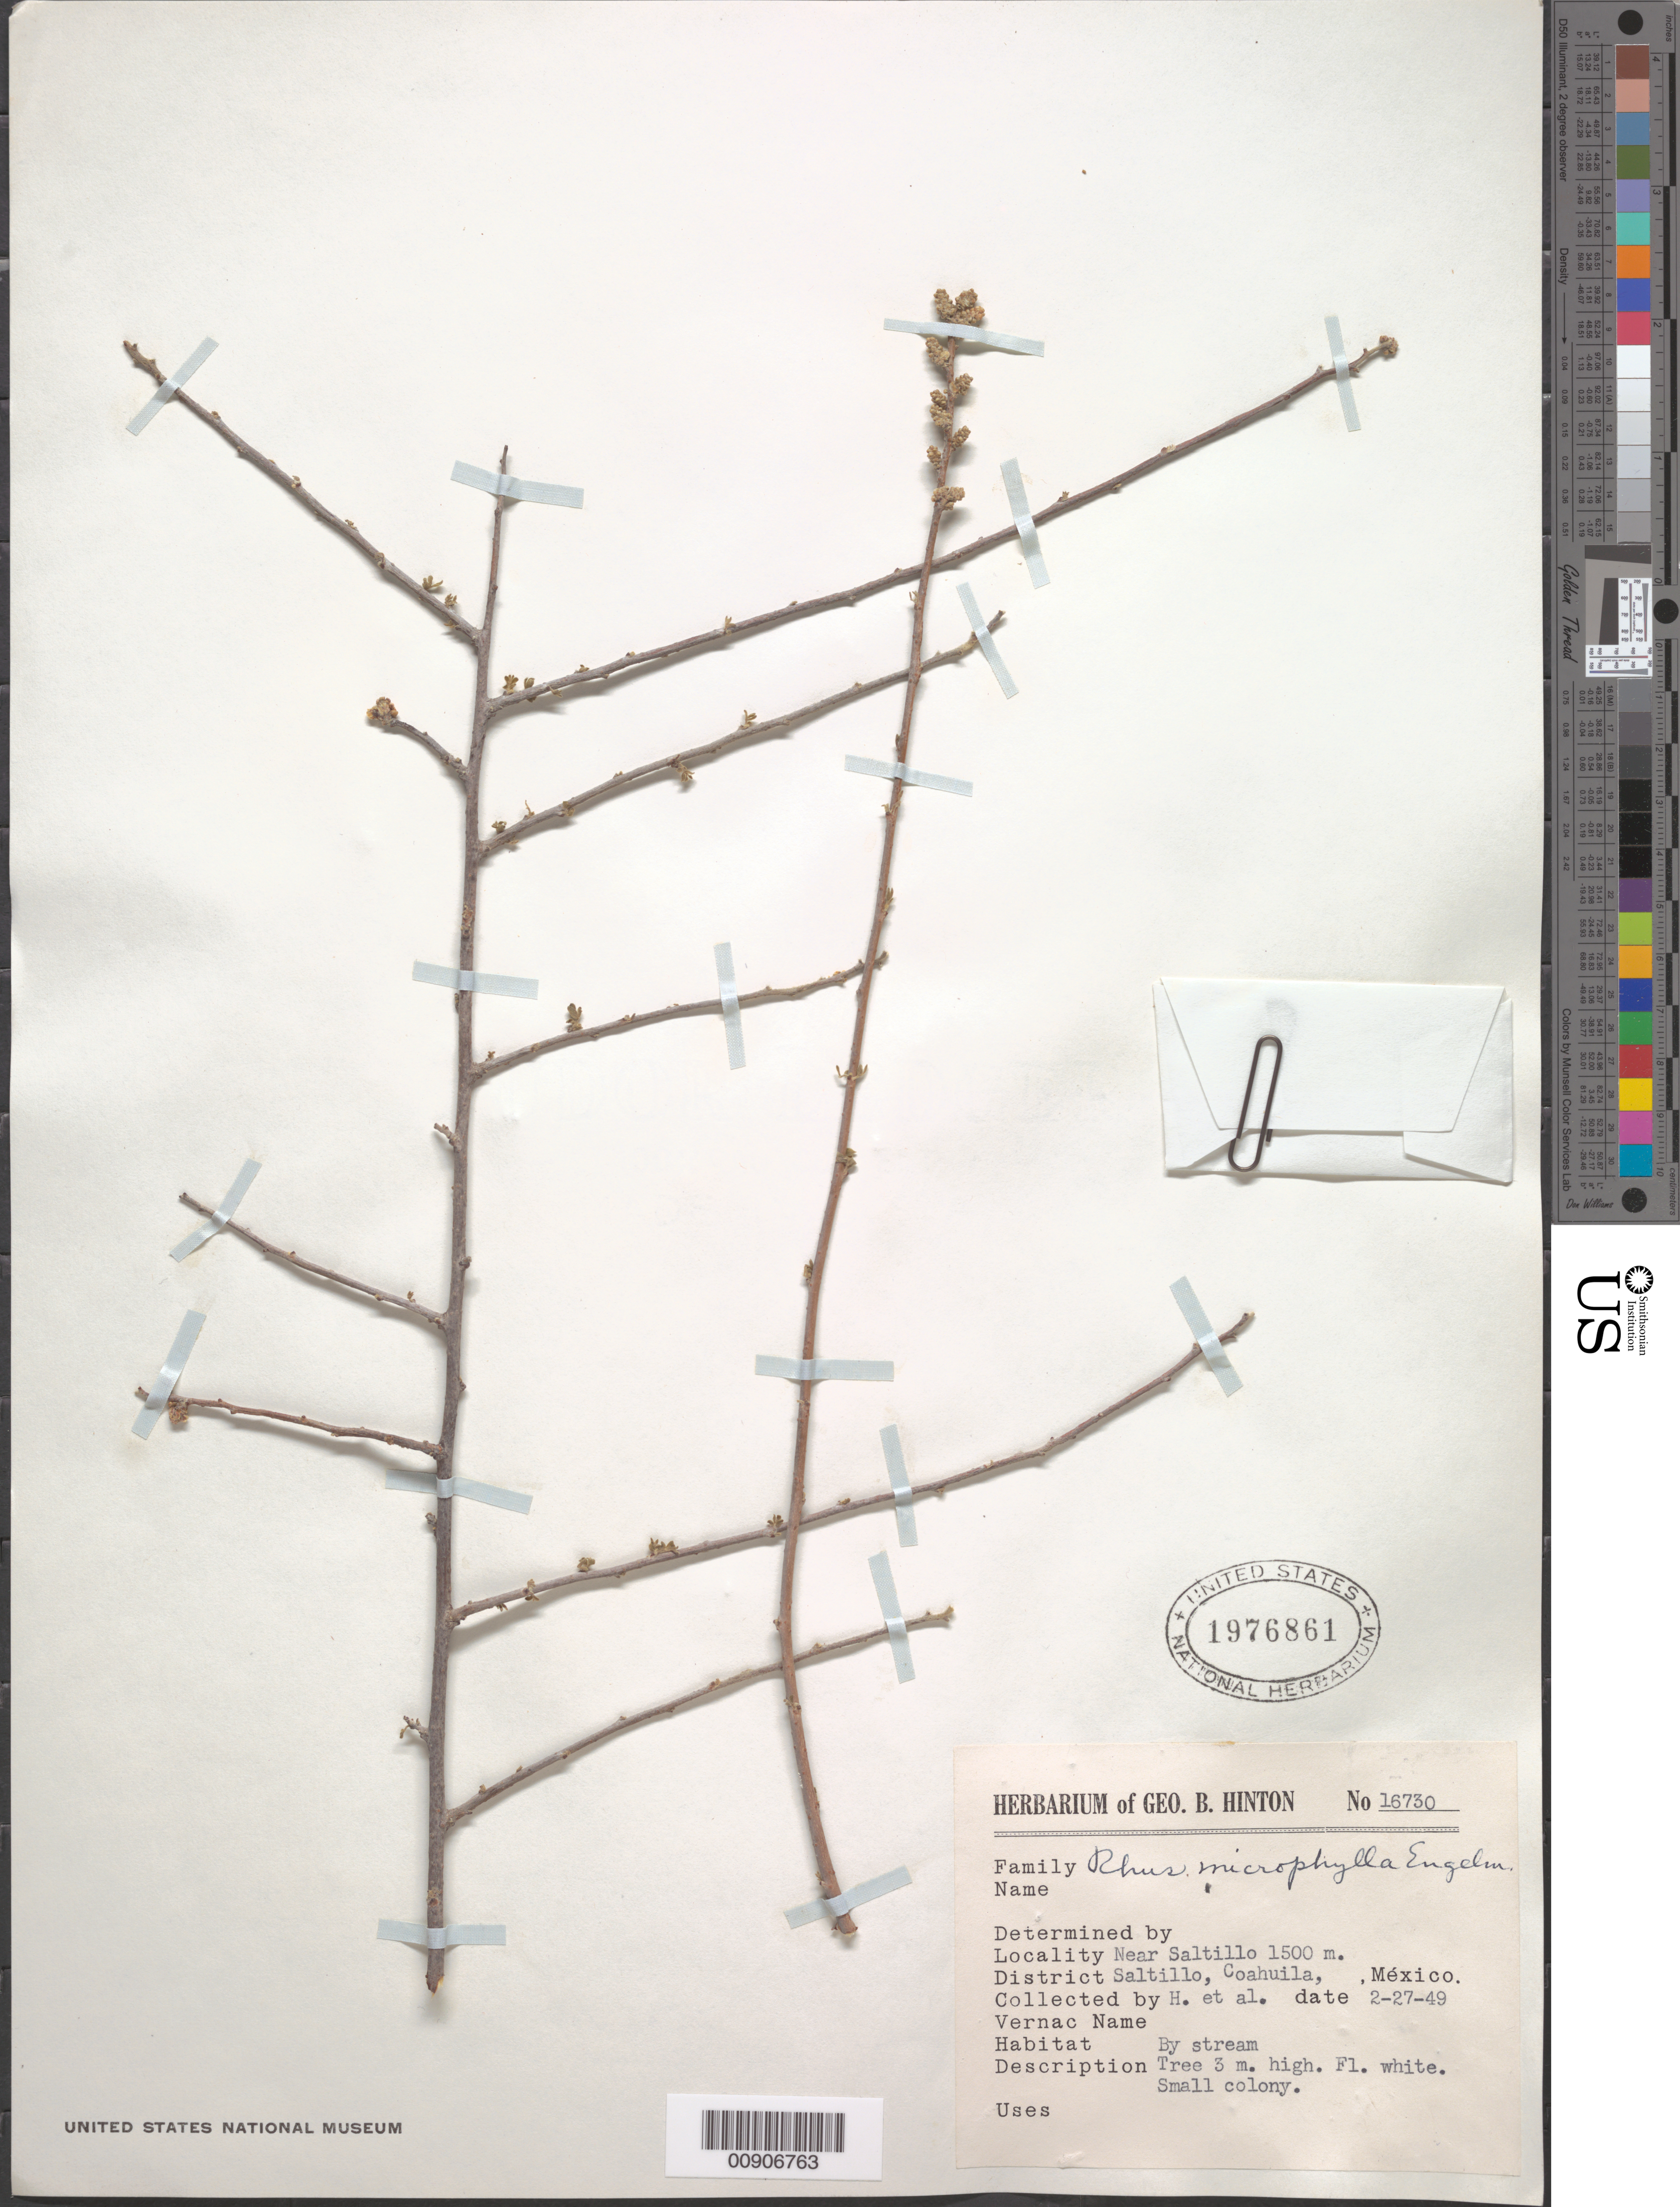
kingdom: Plantae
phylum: Tracheophyta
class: Magnoliopsida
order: Sapindales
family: Anacardiaceae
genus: Rhus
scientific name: Rhus microphylla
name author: Engelm.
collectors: G. B. Hinton & et al.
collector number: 16730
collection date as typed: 27 Feb 1949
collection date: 1949-02-27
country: Mexico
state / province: Coahuila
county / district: Saltillo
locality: Near Saltillo, District Saltillo, Coahuila.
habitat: By stream.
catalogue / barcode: US 1976861